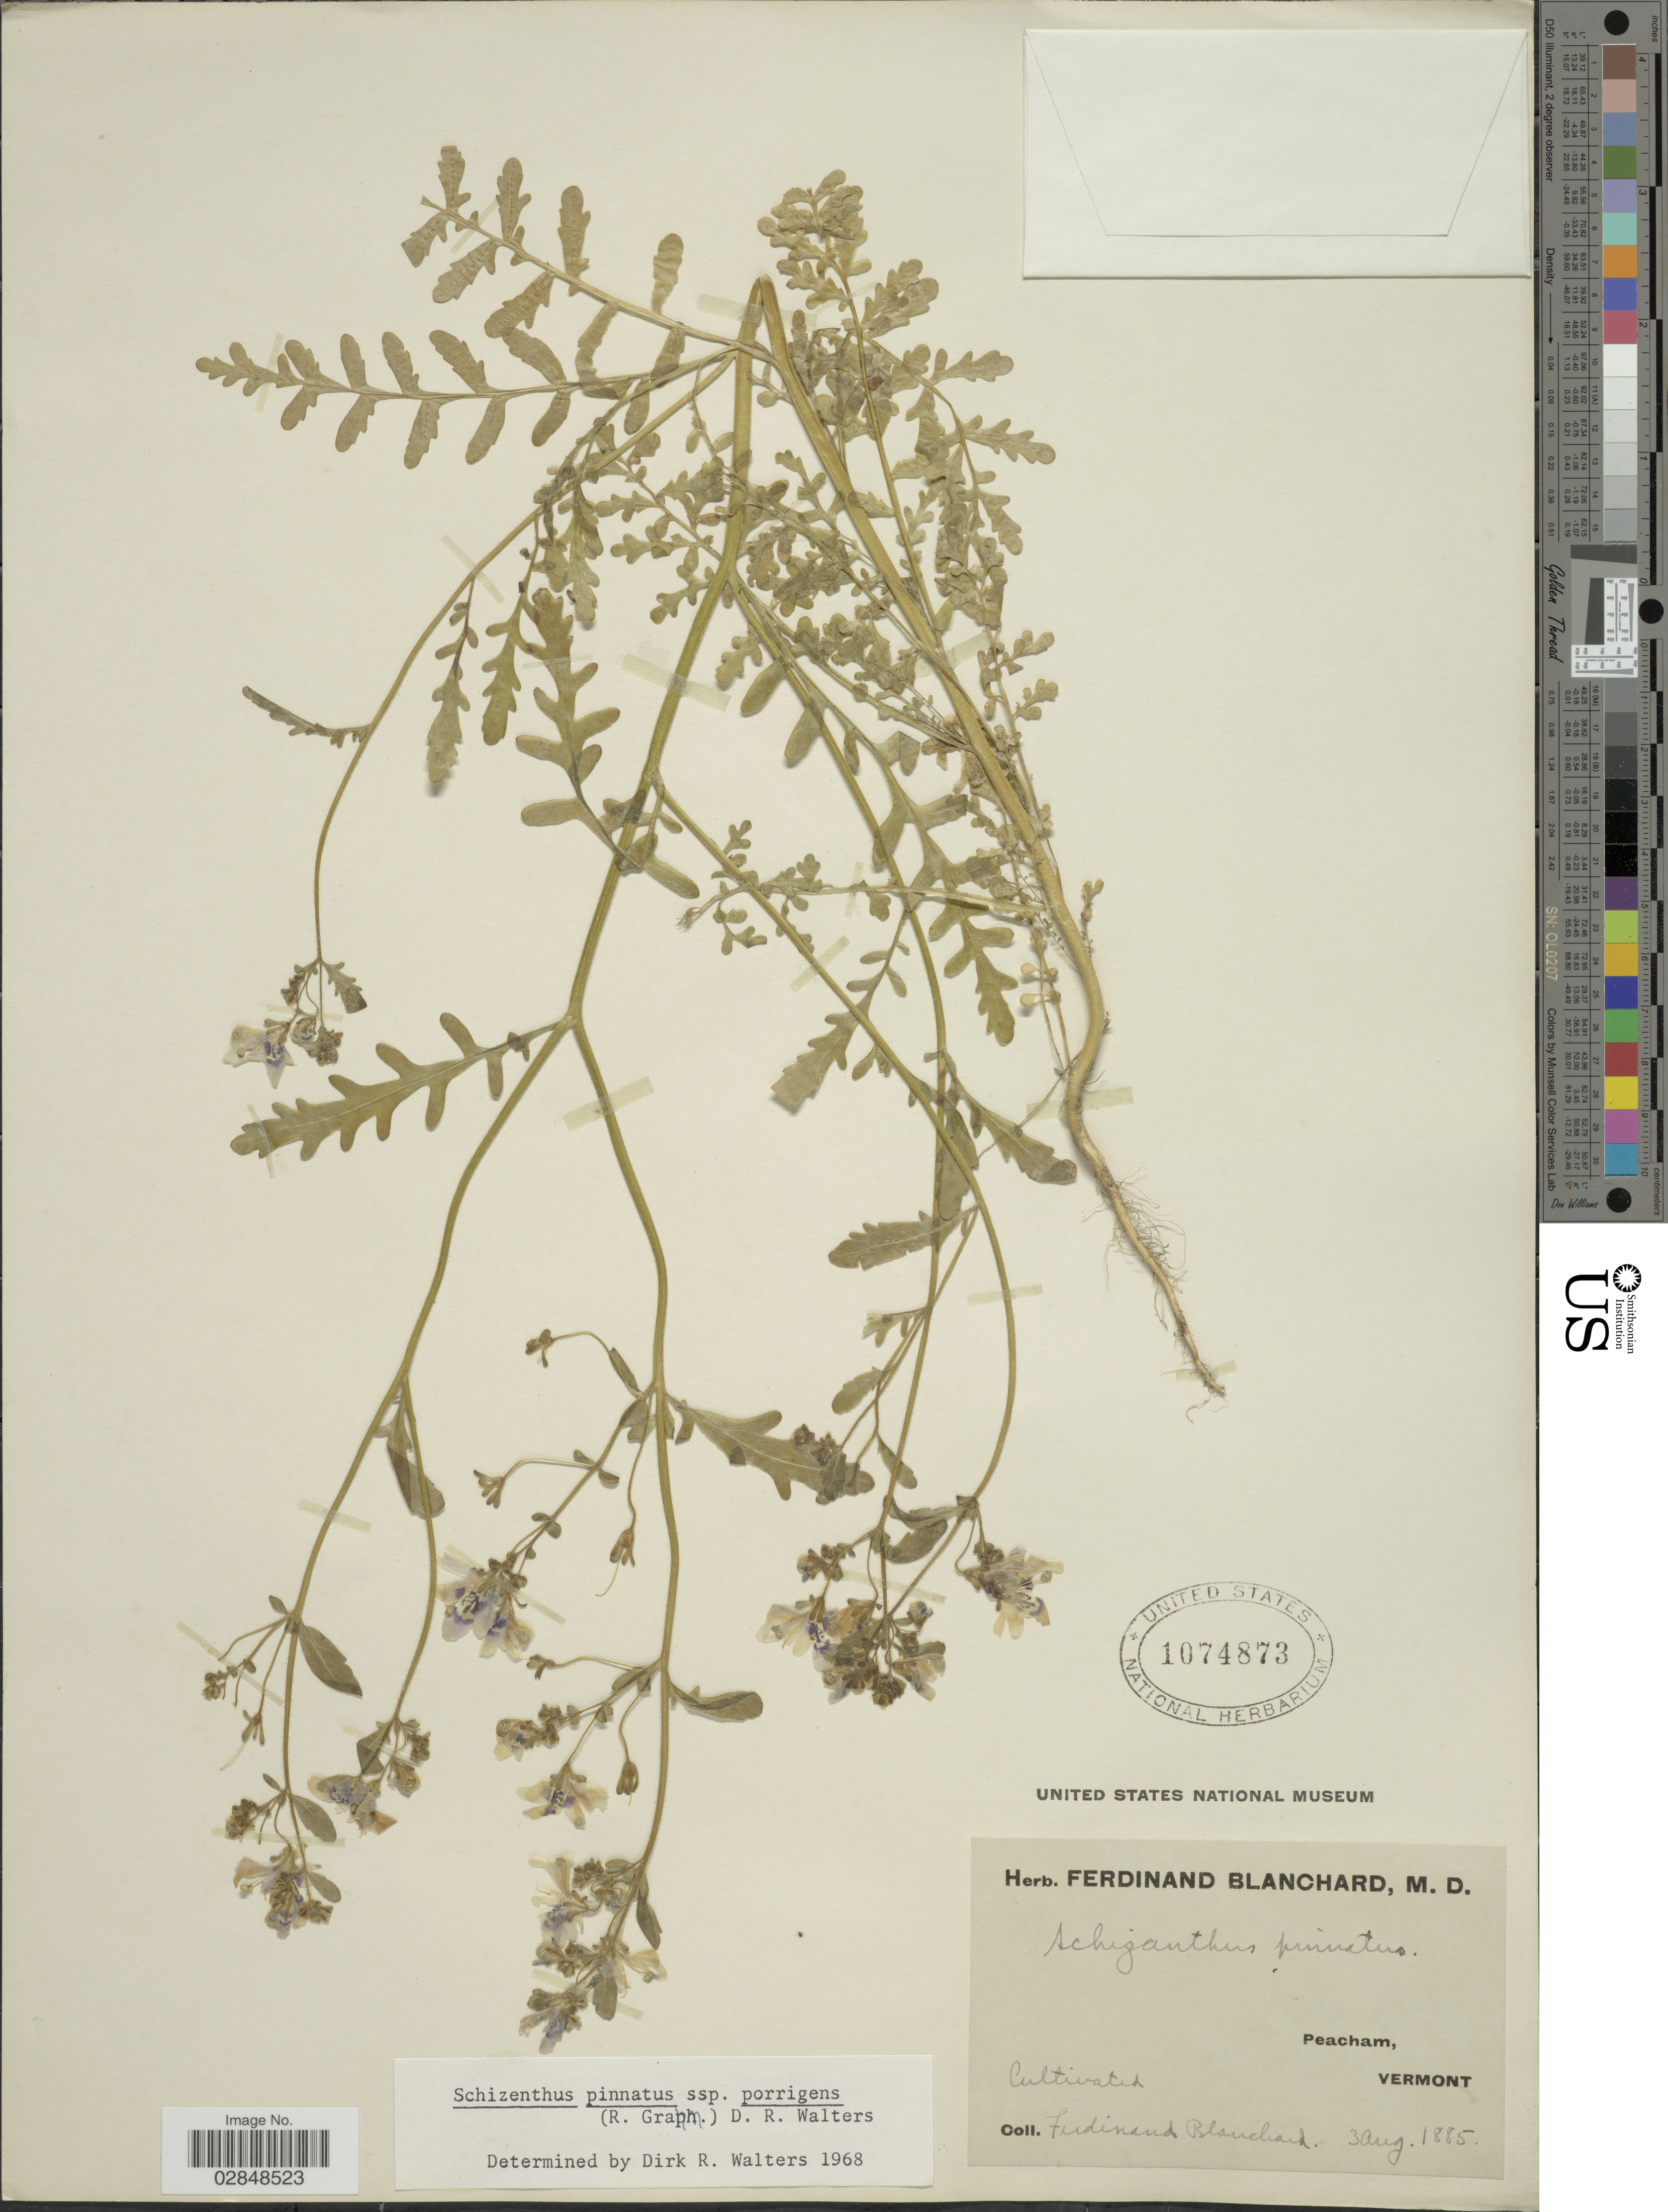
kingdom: Plantae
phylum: Tracheophyta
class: Magnoliopsida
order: Solanales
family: Solanaceae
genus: Schizanthus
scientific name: Schizanthus porrigens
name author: Graham ex Hook.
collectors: F. Blanchard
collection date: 1885-08-03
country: United States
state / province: Vermont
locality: Peacham.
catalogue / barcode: US 1074873